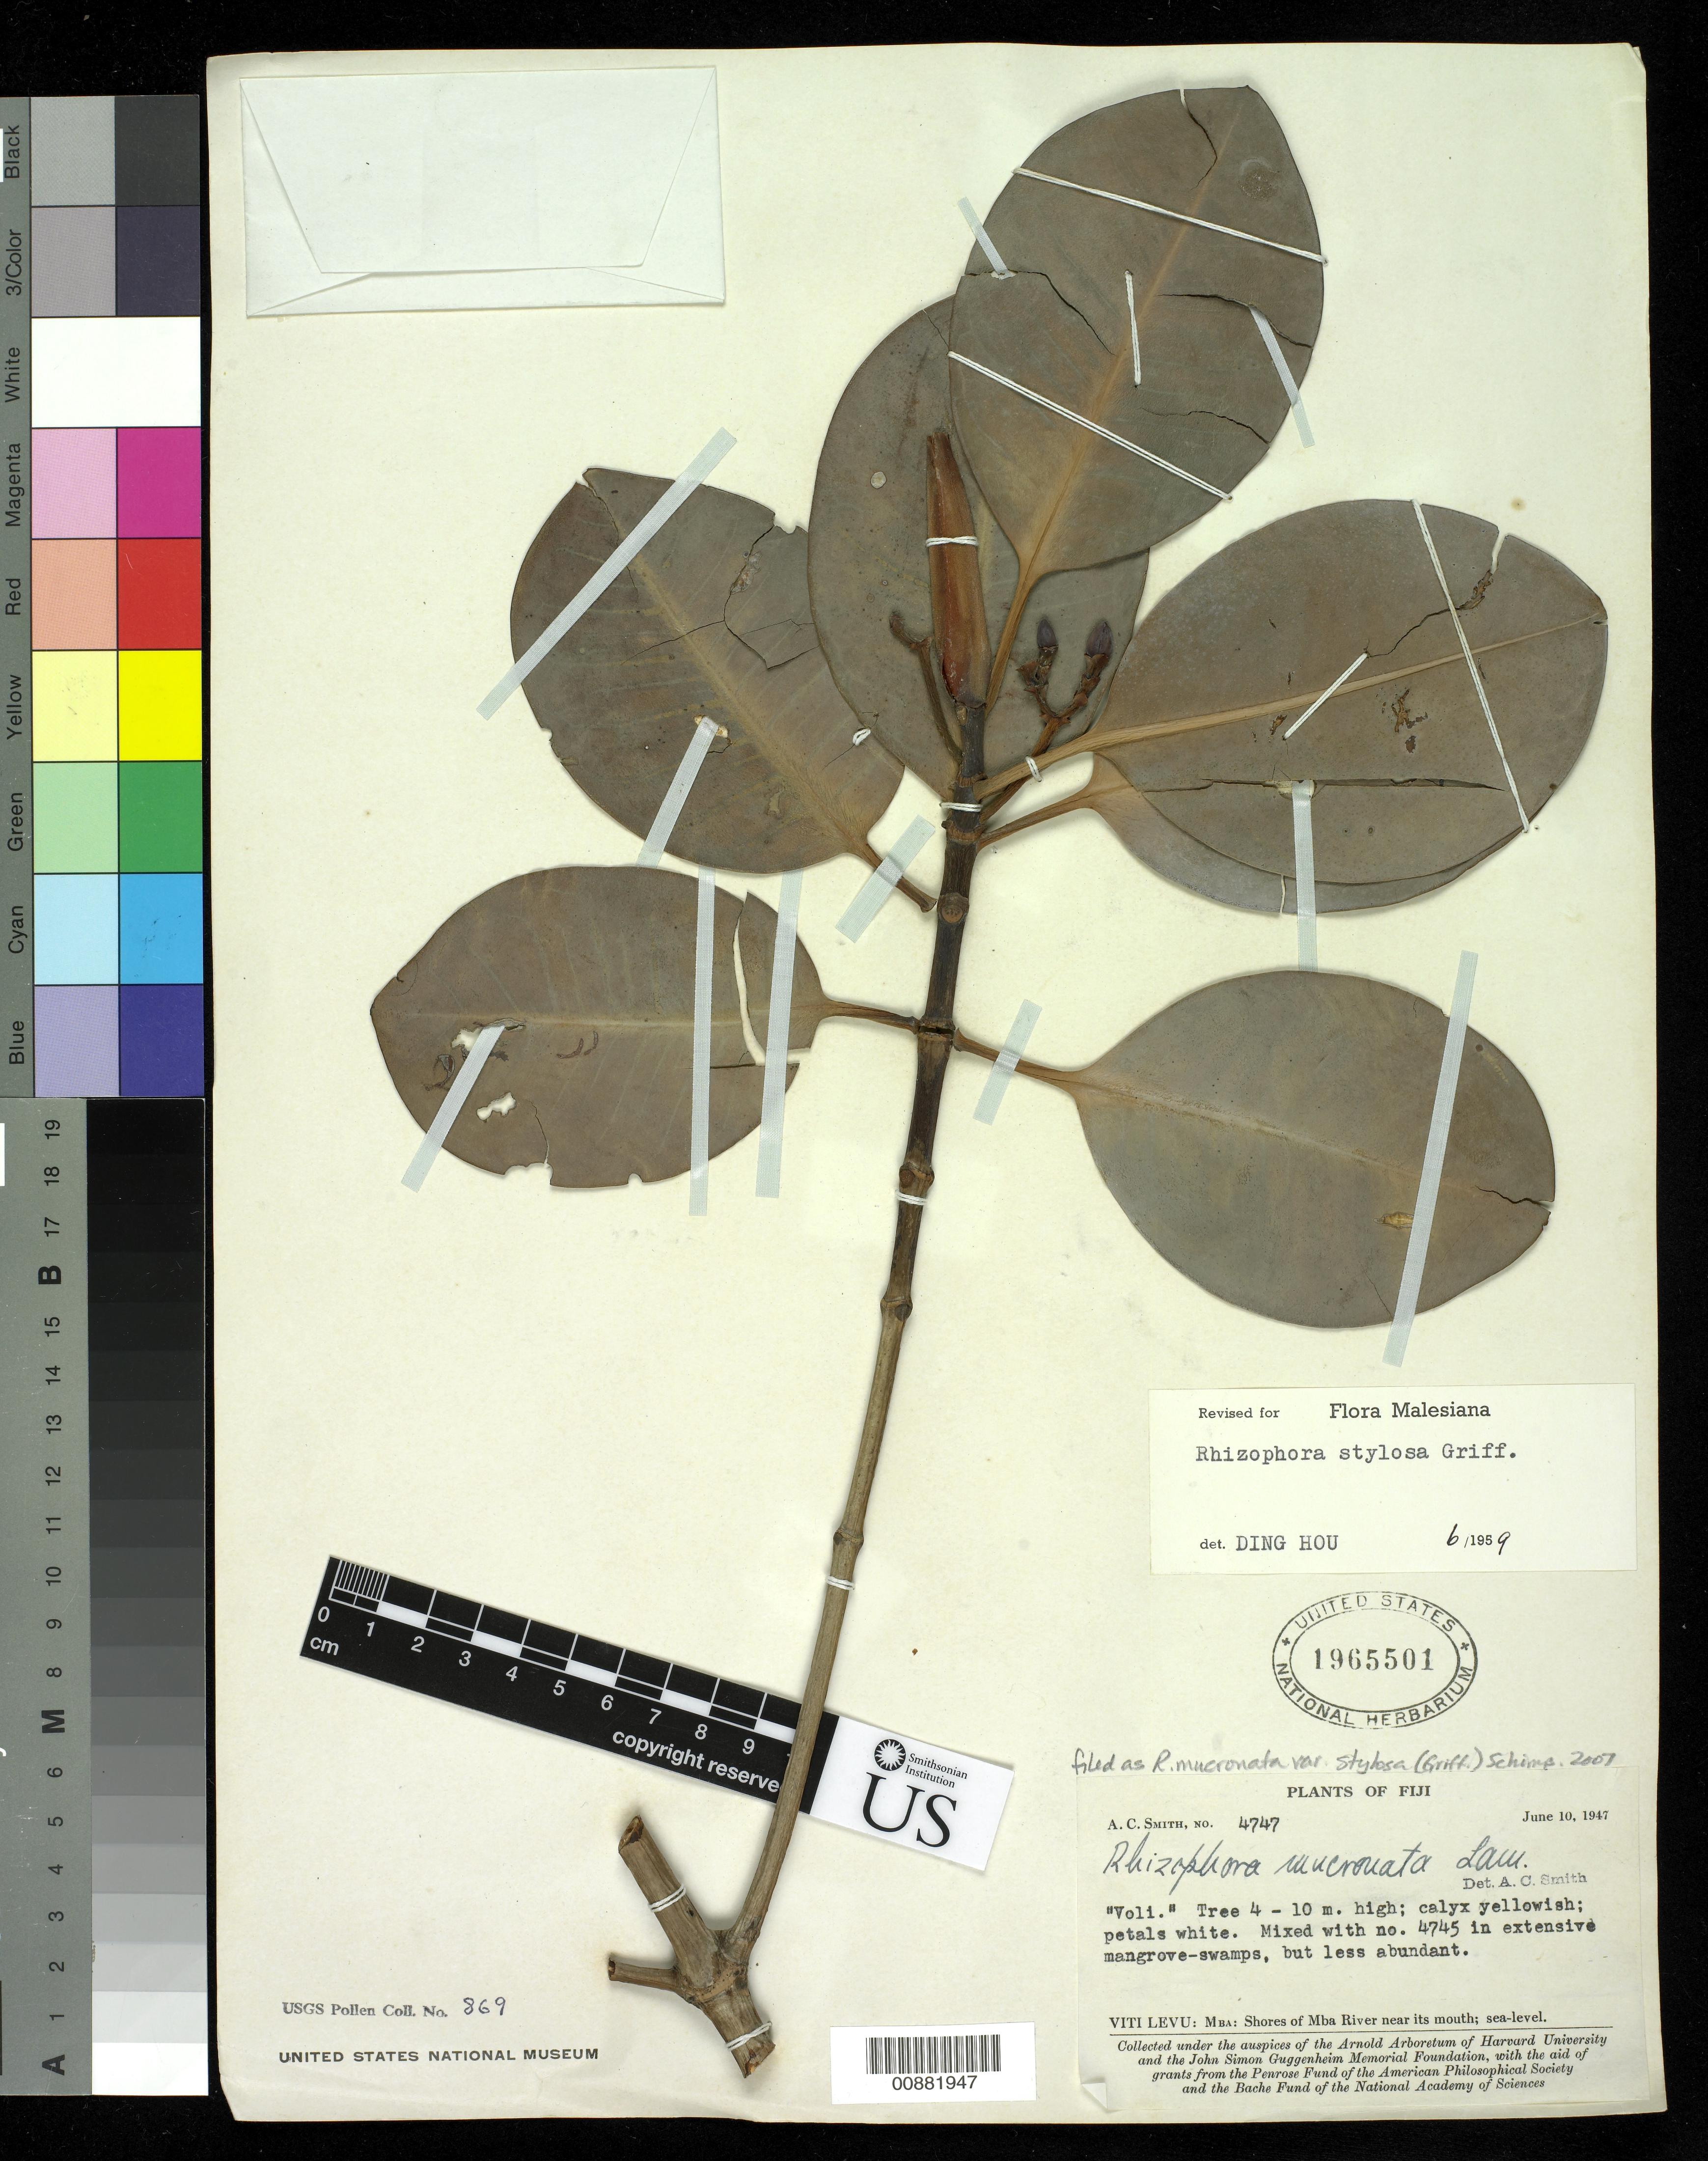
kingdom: Plantae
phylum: Tracheophyta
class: Magnoliopsida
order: Malpighiales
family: Rhizophoraceae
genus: Rhizophora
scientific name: Rhizophora mucronata var. stylosa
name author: Lam.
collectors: C. A. Smith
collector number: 4747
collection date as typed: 10 Jun 1947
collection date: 1947-06-10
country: Fiji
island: Viti Levu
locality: Mba: shores of the Mba river near its mouth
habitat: Mixed with no. 4745 in extensive mangrove-swamps, but less abundant.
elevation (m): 0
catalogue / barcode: US 1965501